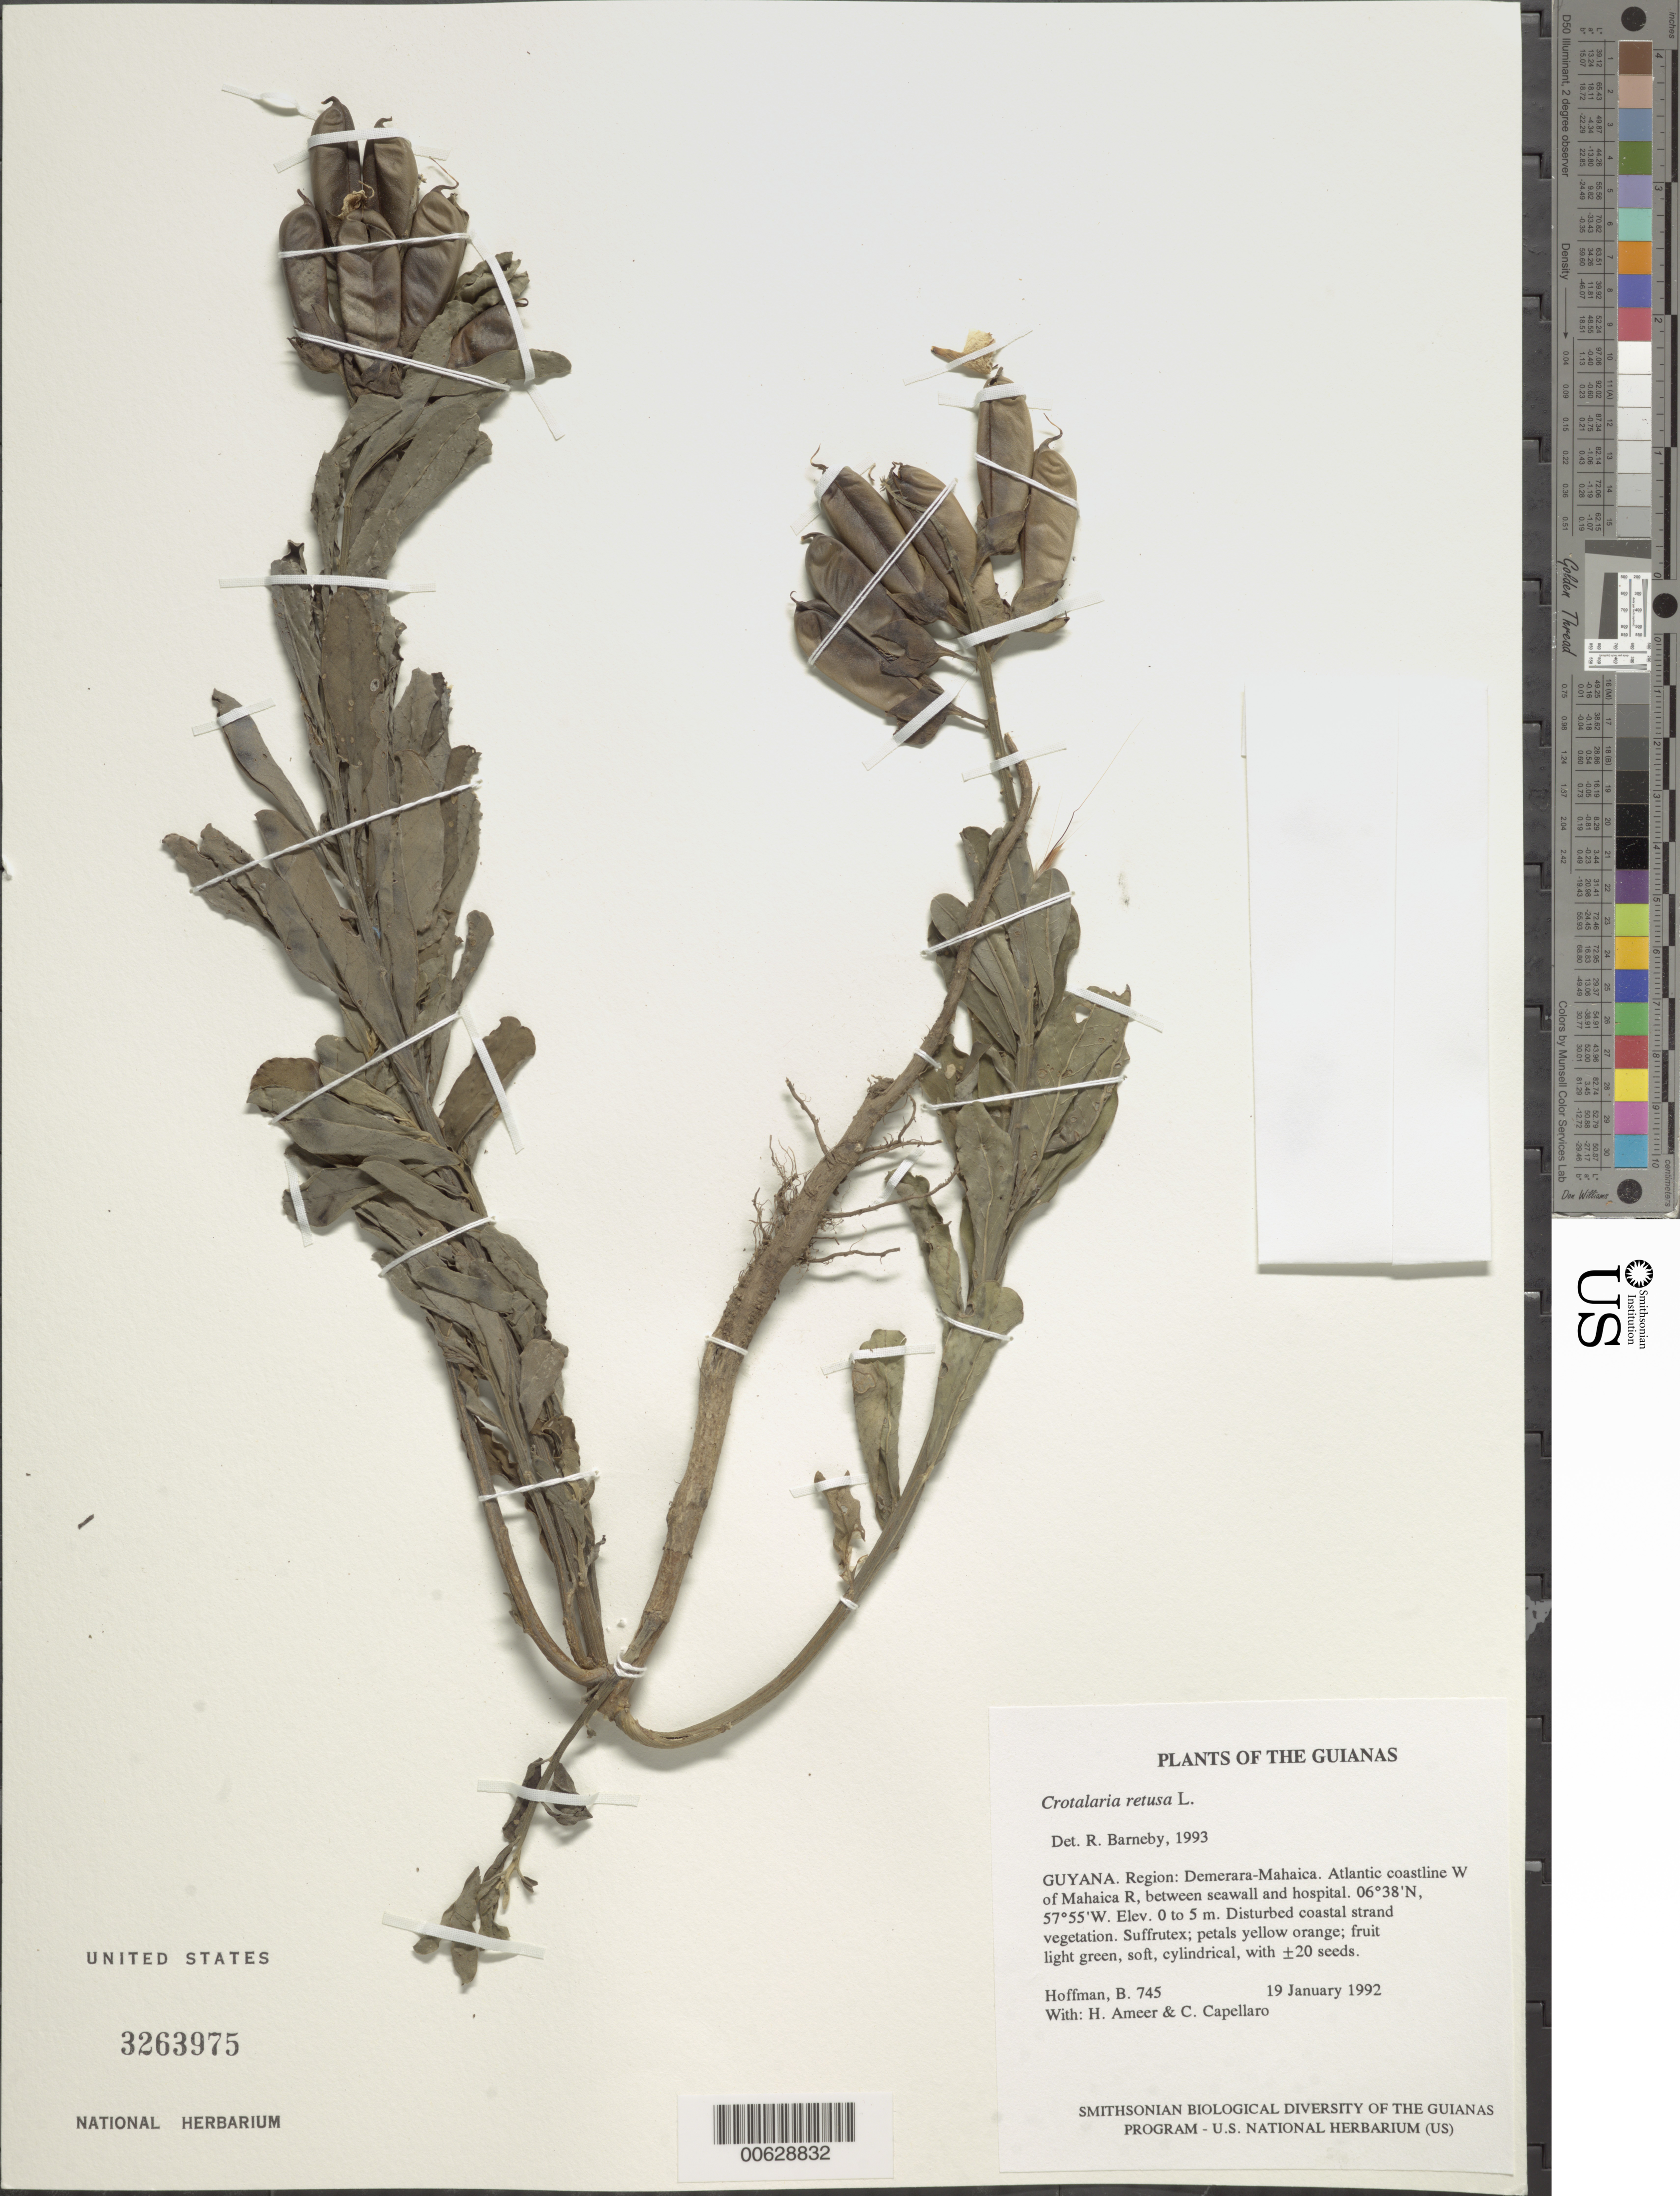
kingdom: Plantae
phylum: Tracheophyta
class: Magnoliopsida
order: Fabales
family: Fabaceae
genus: Crotalaria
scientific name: Crotalaria retusa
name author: L.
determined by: Barneby, Rupert C., (NY)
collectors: B. Hoffman, H. Ameer & C. Capellaro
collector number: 745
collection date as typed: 19 January 1992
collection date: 1992-01-19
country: Guyana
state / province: Demerara-Mahaica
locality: Atlantic coastline W of Mahaica R., between seawall and hospital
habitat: Disturbed coastal strand vegetation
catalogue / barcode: US 3263975